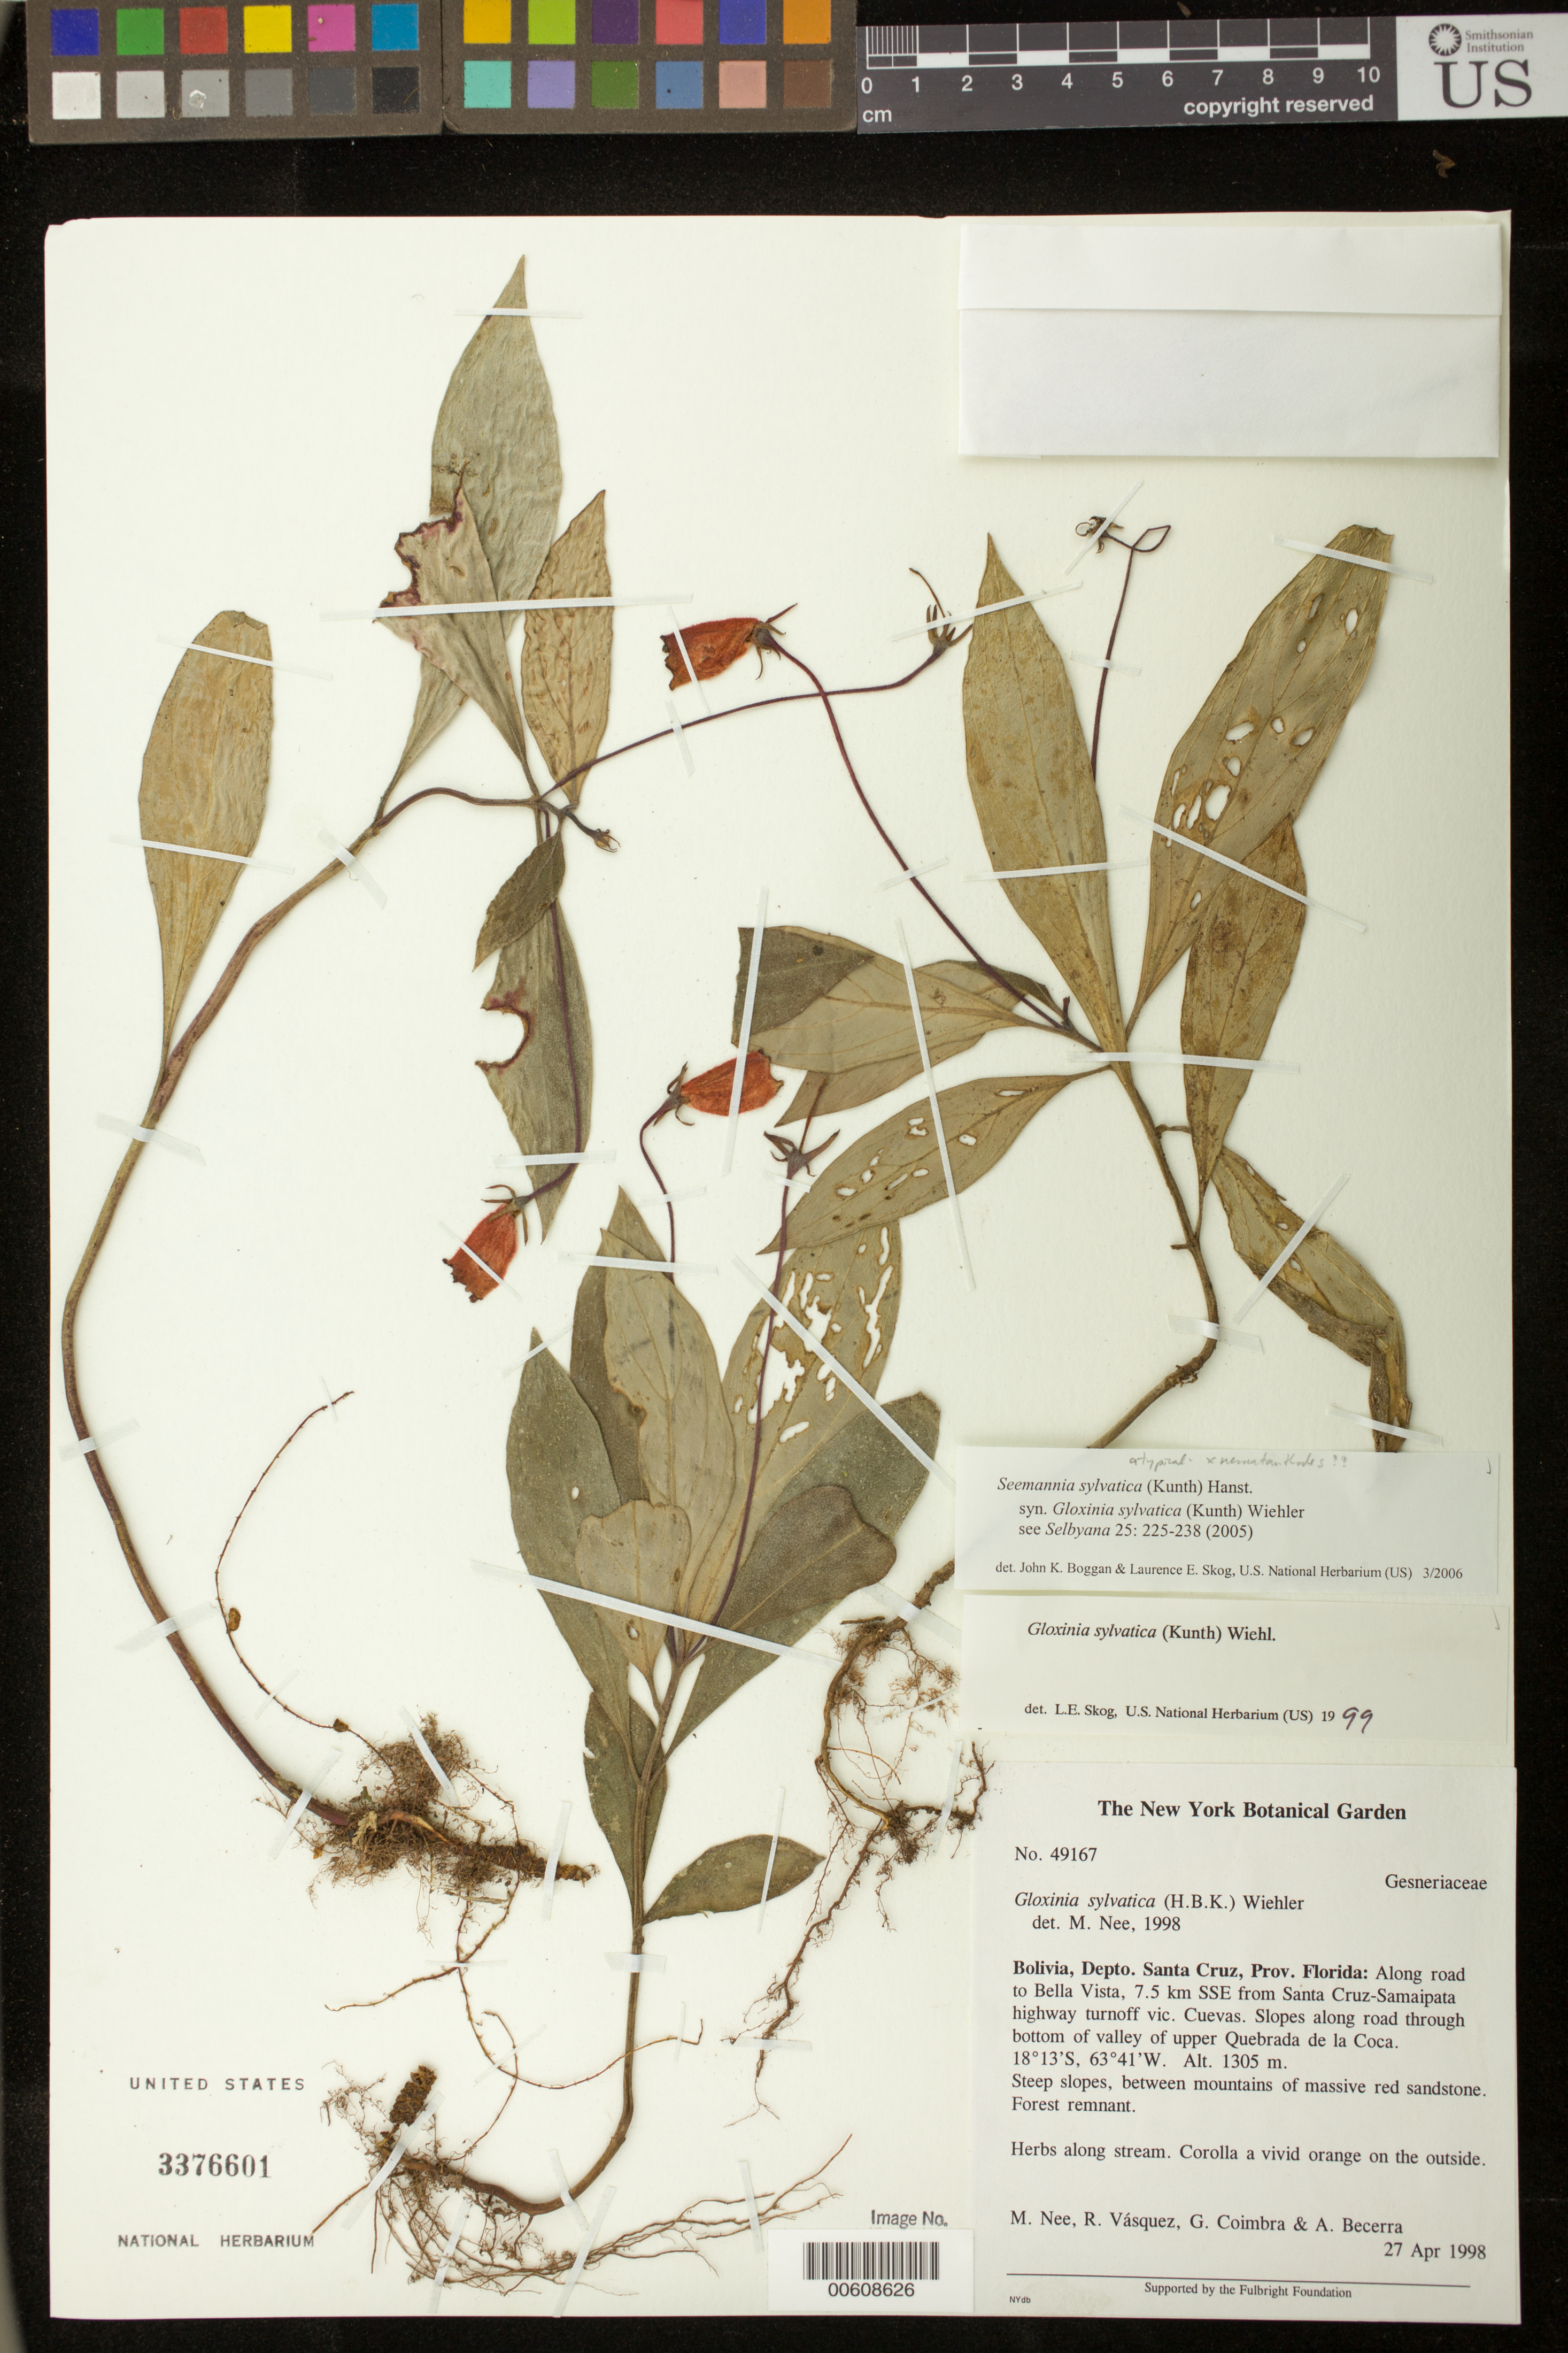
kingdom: Plantae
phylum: Tracheophyta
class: Magnoliopsida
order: Lamiales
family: Gesneriaceae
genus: Seemannia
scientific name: Seemannia sylvatica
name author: (Kunth) Hanst.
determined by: Boggan, J. K.; Skog, L. E.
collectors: M. Nee, R. Vásquez, G. Coimbra & A. Becerra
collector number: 49167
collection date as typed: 27 Apr 1998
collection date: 1998-04-27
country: Bolivia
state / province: Santa Cruz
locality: Prov. Florida: along road to Bella Vista, 7.5 km SSE of Santa Cruz-Samaipata highway turnoff vic. Cuevas; slopes along road through bottom of valley of upper Quebrada de la Coca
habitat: Steep slopes, between mountains of massive red sandstone; forest remnant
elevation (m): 1305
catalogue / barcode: US 3376601